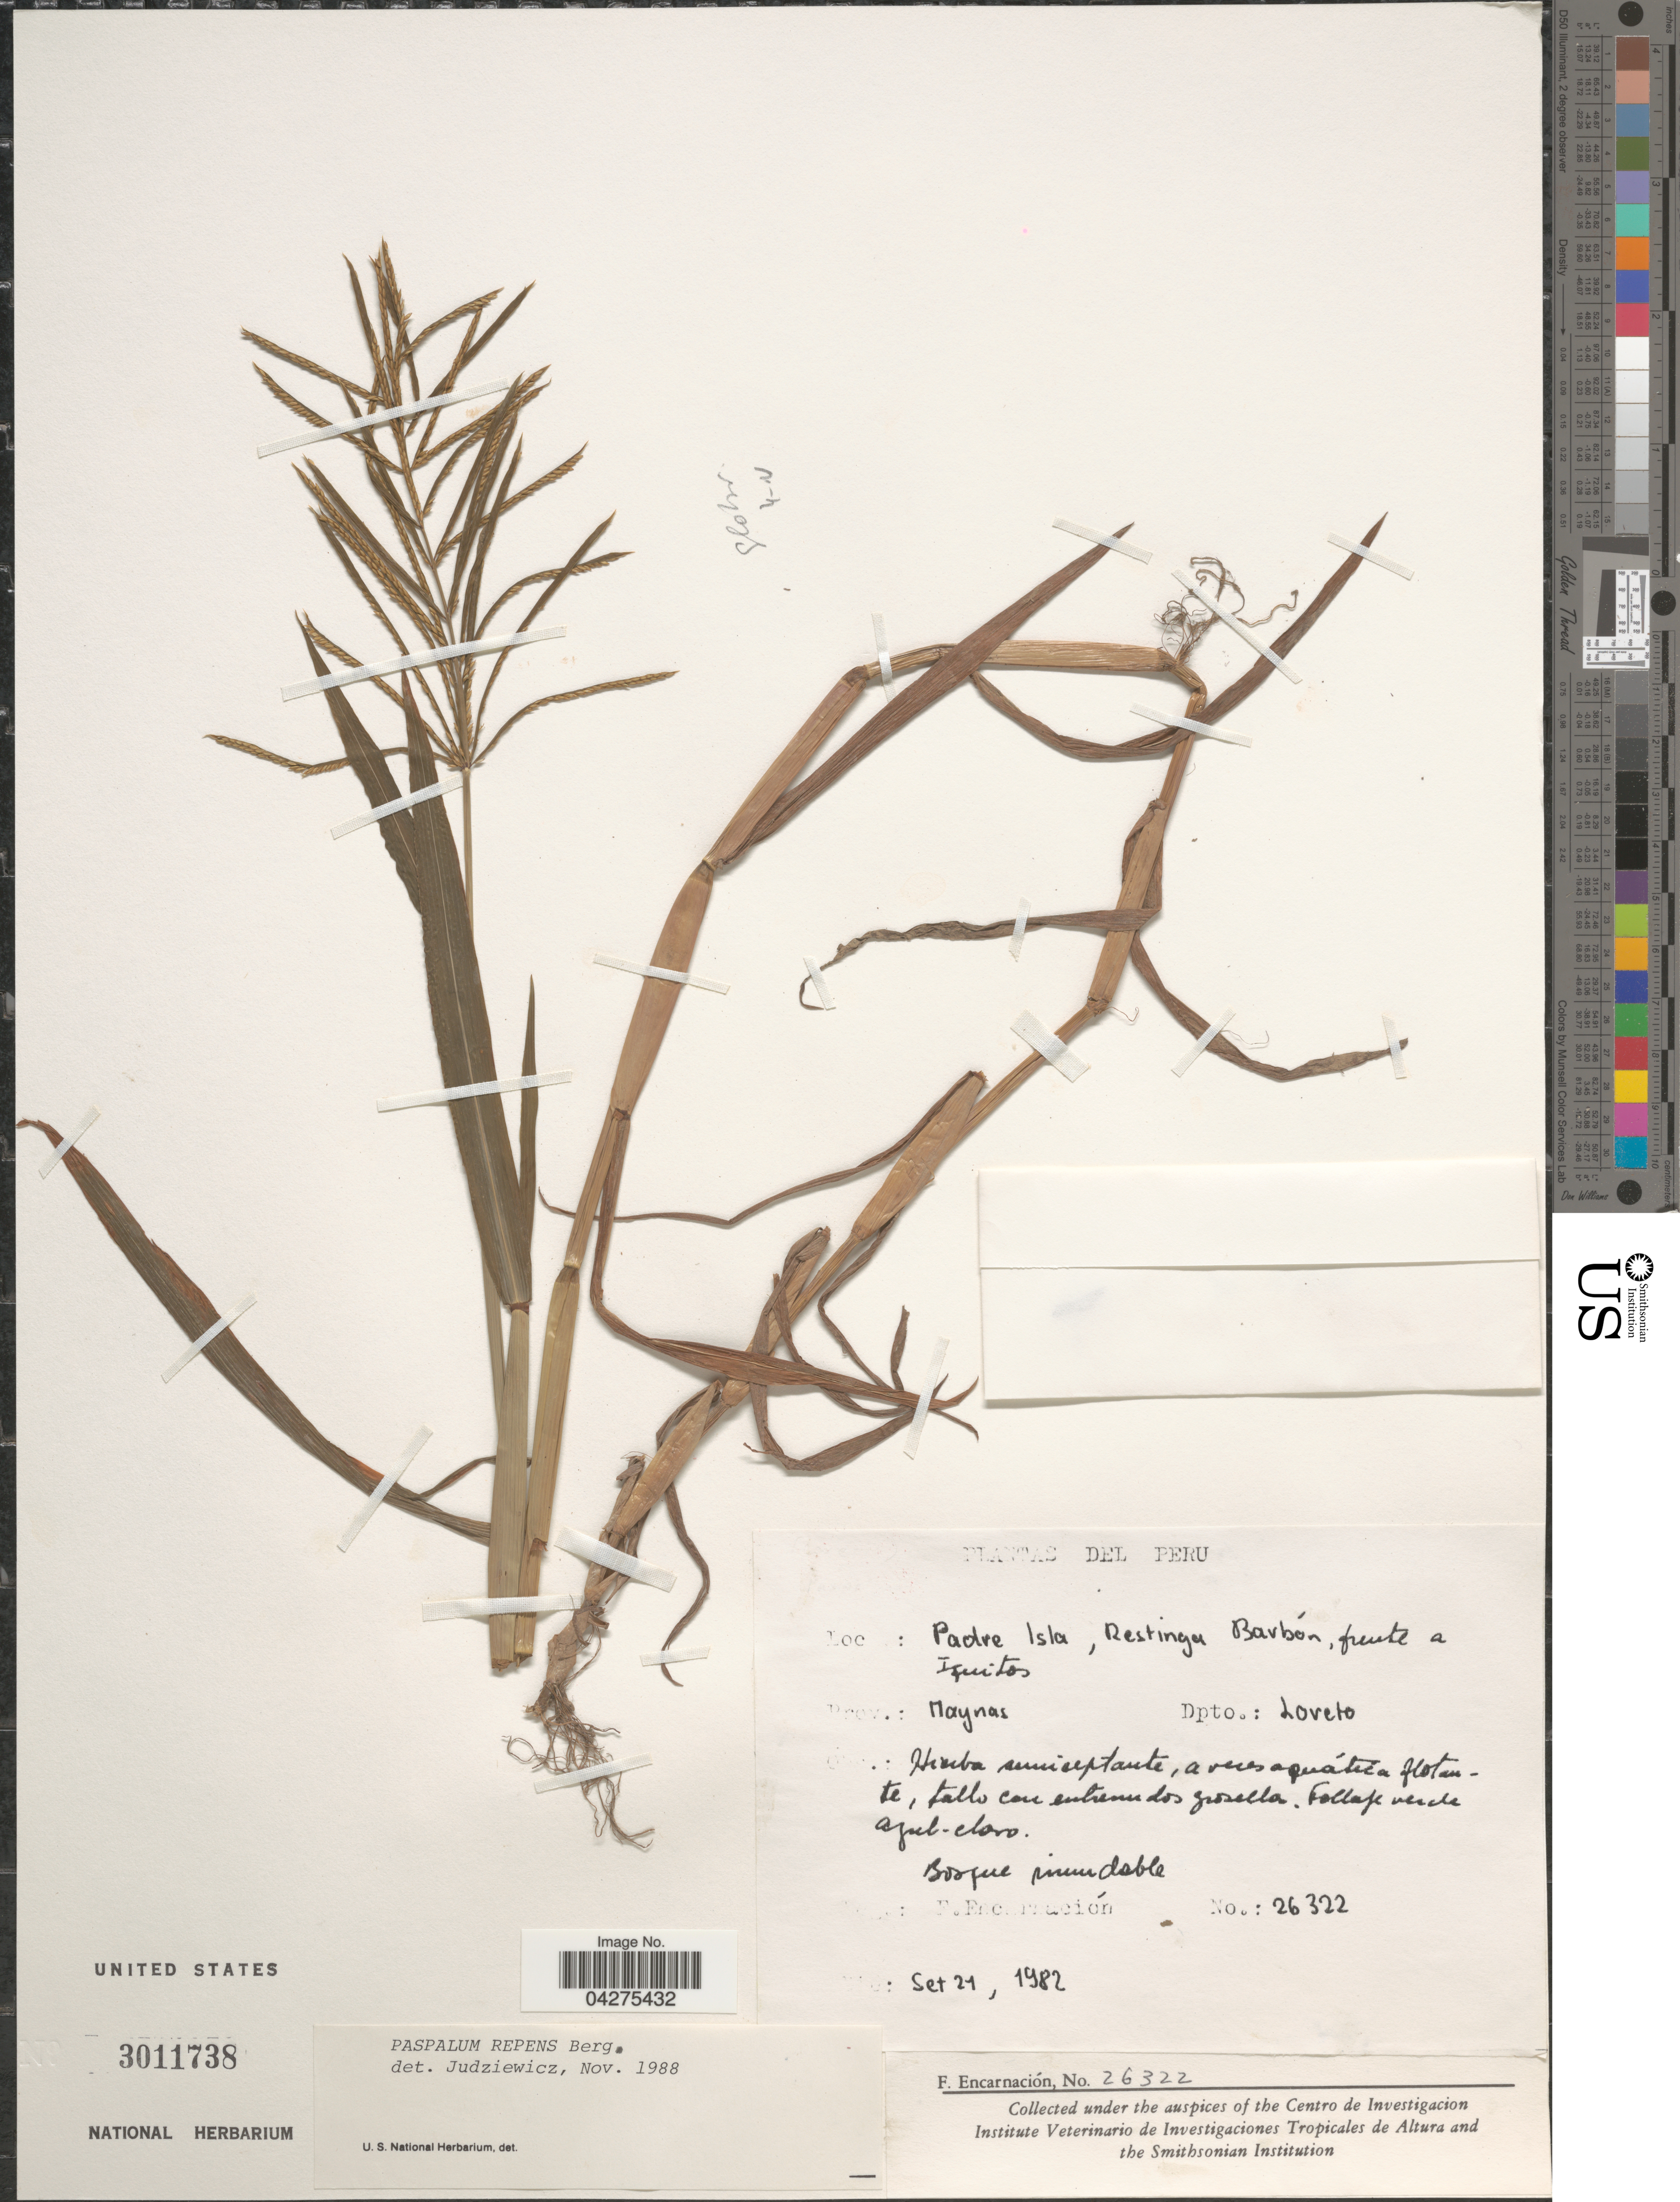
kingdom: Plantae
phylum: Tracheophyta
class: Liliopsida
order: Poales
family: Poaceae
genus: Paspalum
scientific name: Paspalum repens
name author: P.J. Bergius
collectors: F. Encarnación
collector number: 26322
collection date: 1982-09-21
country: Peru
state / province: Loreto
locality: Padre Isla, Restinga Barbón, frente a Iquitos. Prov.: Maynas. Dpto.: Loreto.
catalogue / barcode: US 3011738